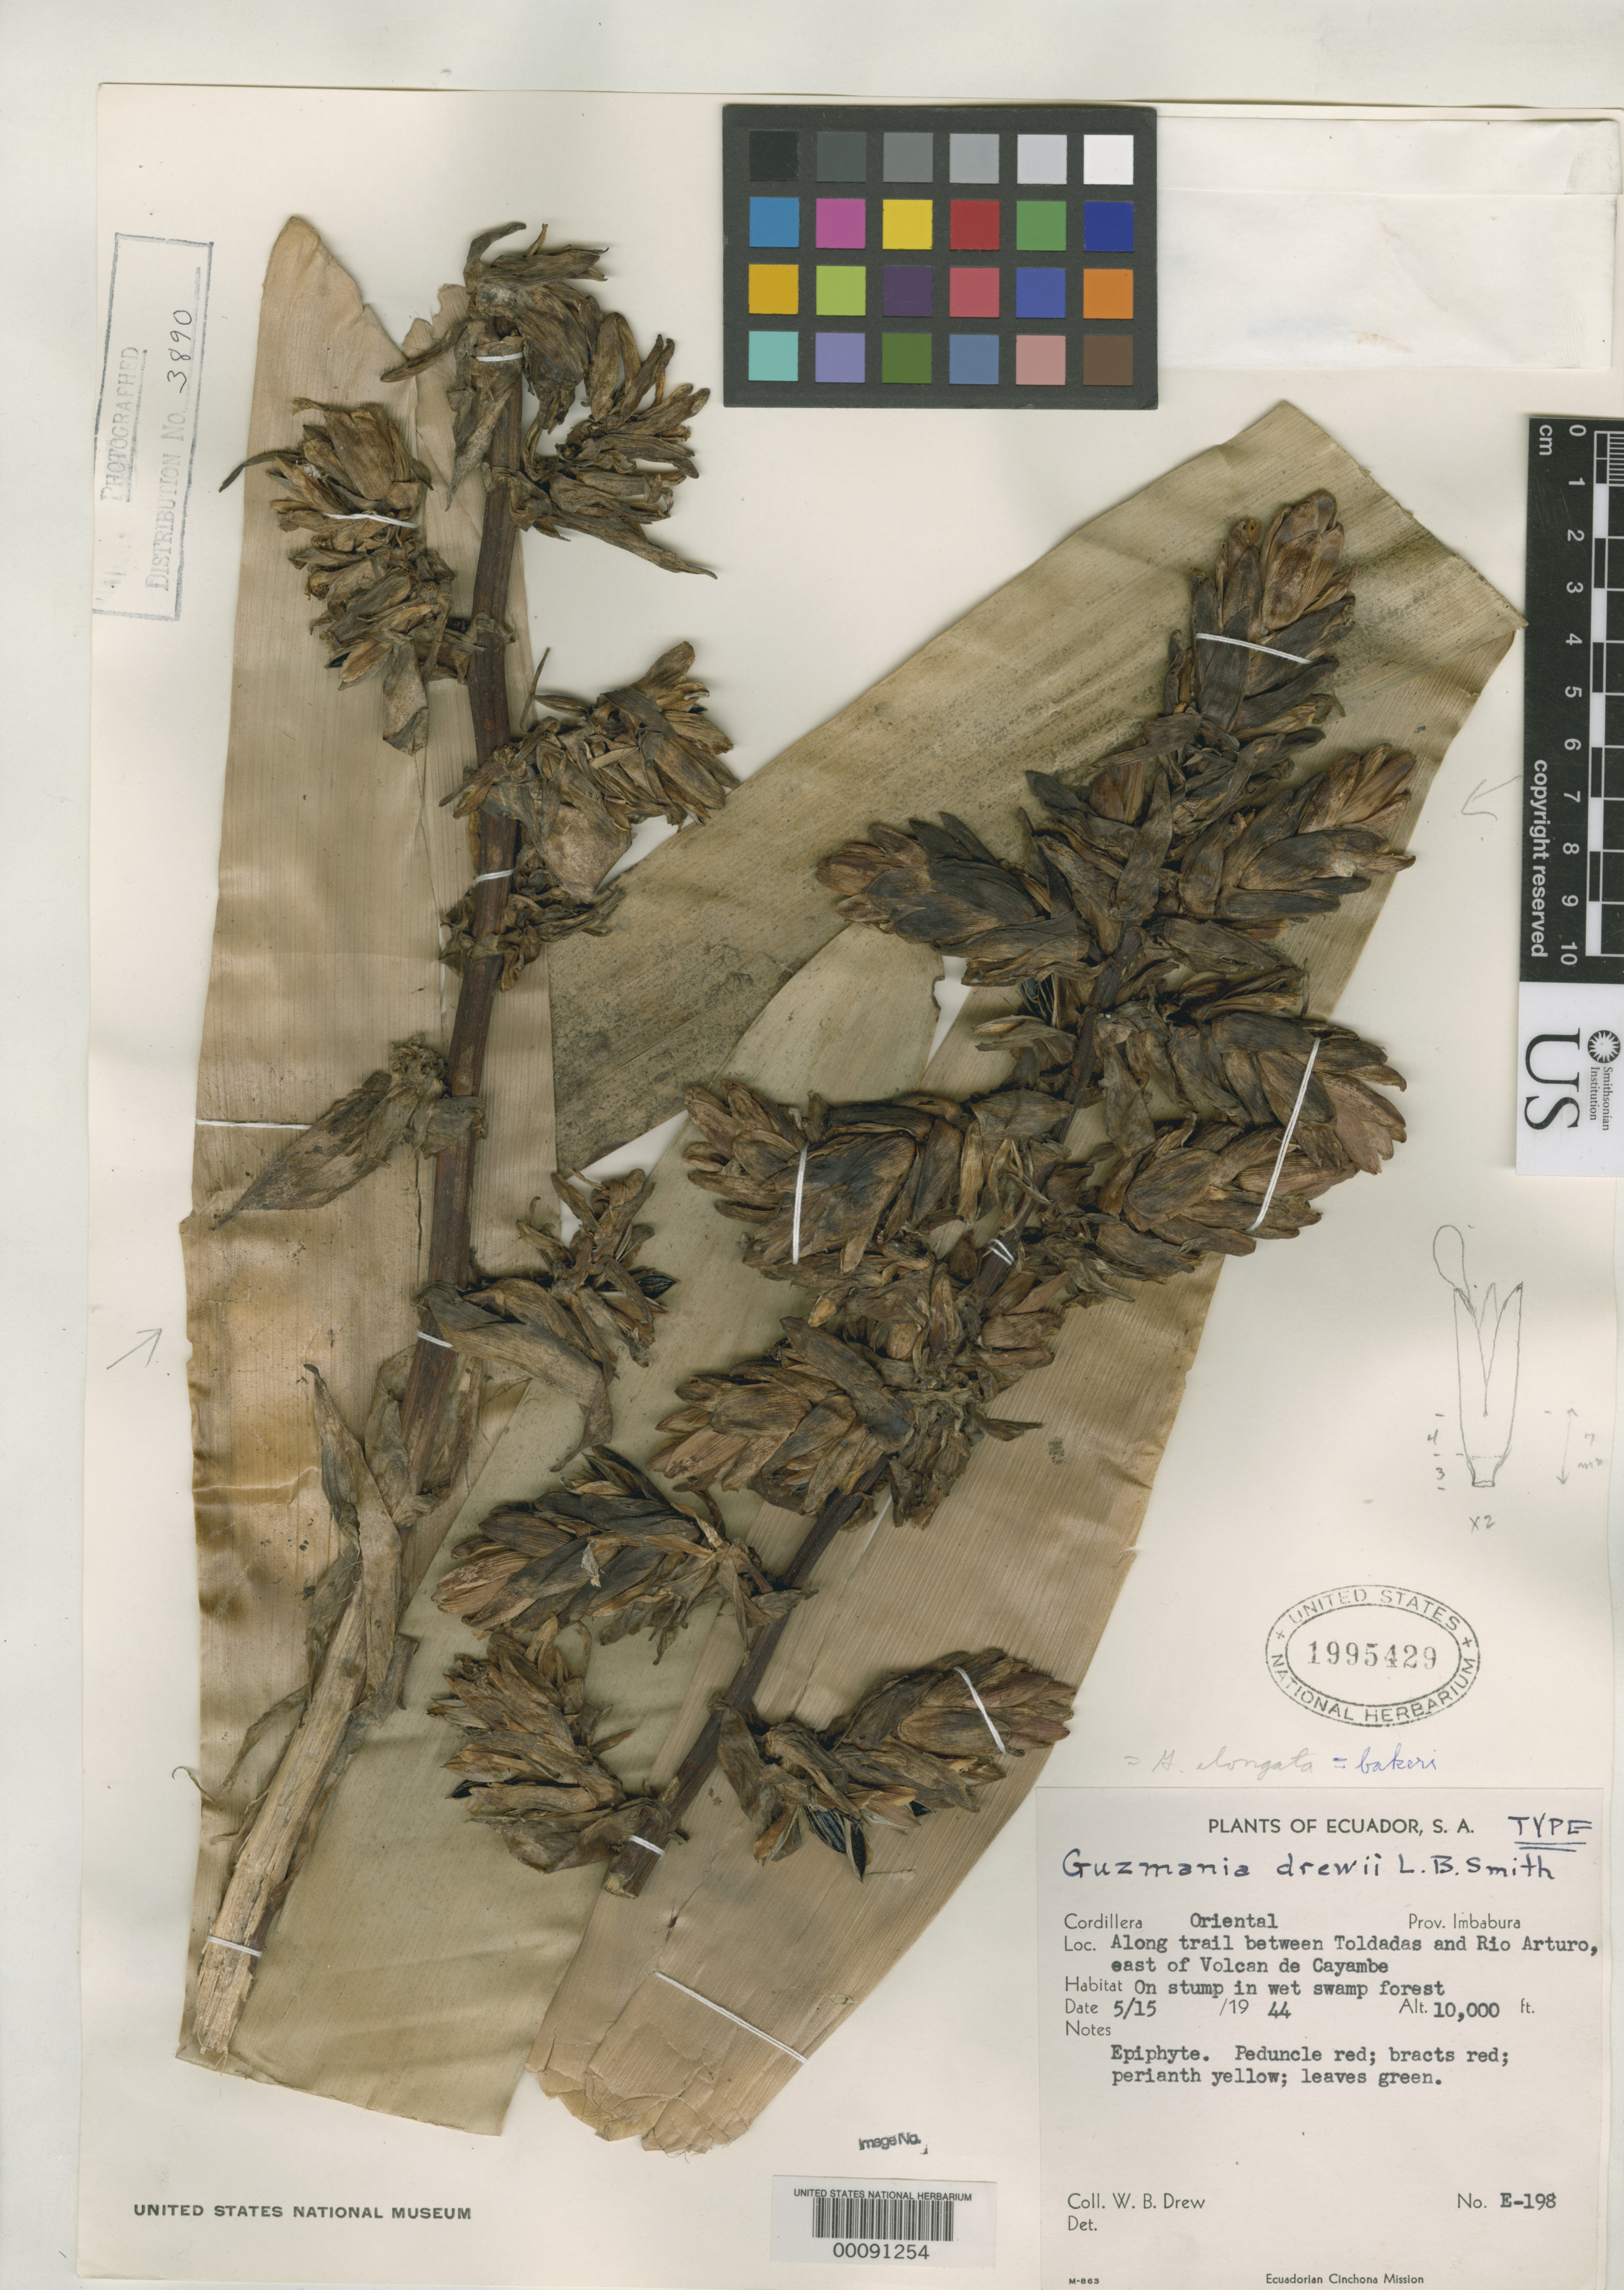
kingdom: Plantae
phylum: Tracheophyta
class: Liliopsida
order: Poales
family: Bromeliaceae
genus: Guzmania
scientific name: Guzmania drewii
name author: L.B. Sm.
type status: Holotype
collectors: W. B. Drew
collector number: E 198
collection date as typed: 15 May 1944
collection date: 1944-05-15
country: Ecuador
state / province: Imbabura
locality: Cordillera Oriental, between Toldadas & Rio Arturo, E of Volcan de Cayambe.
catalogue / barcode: US 1995429